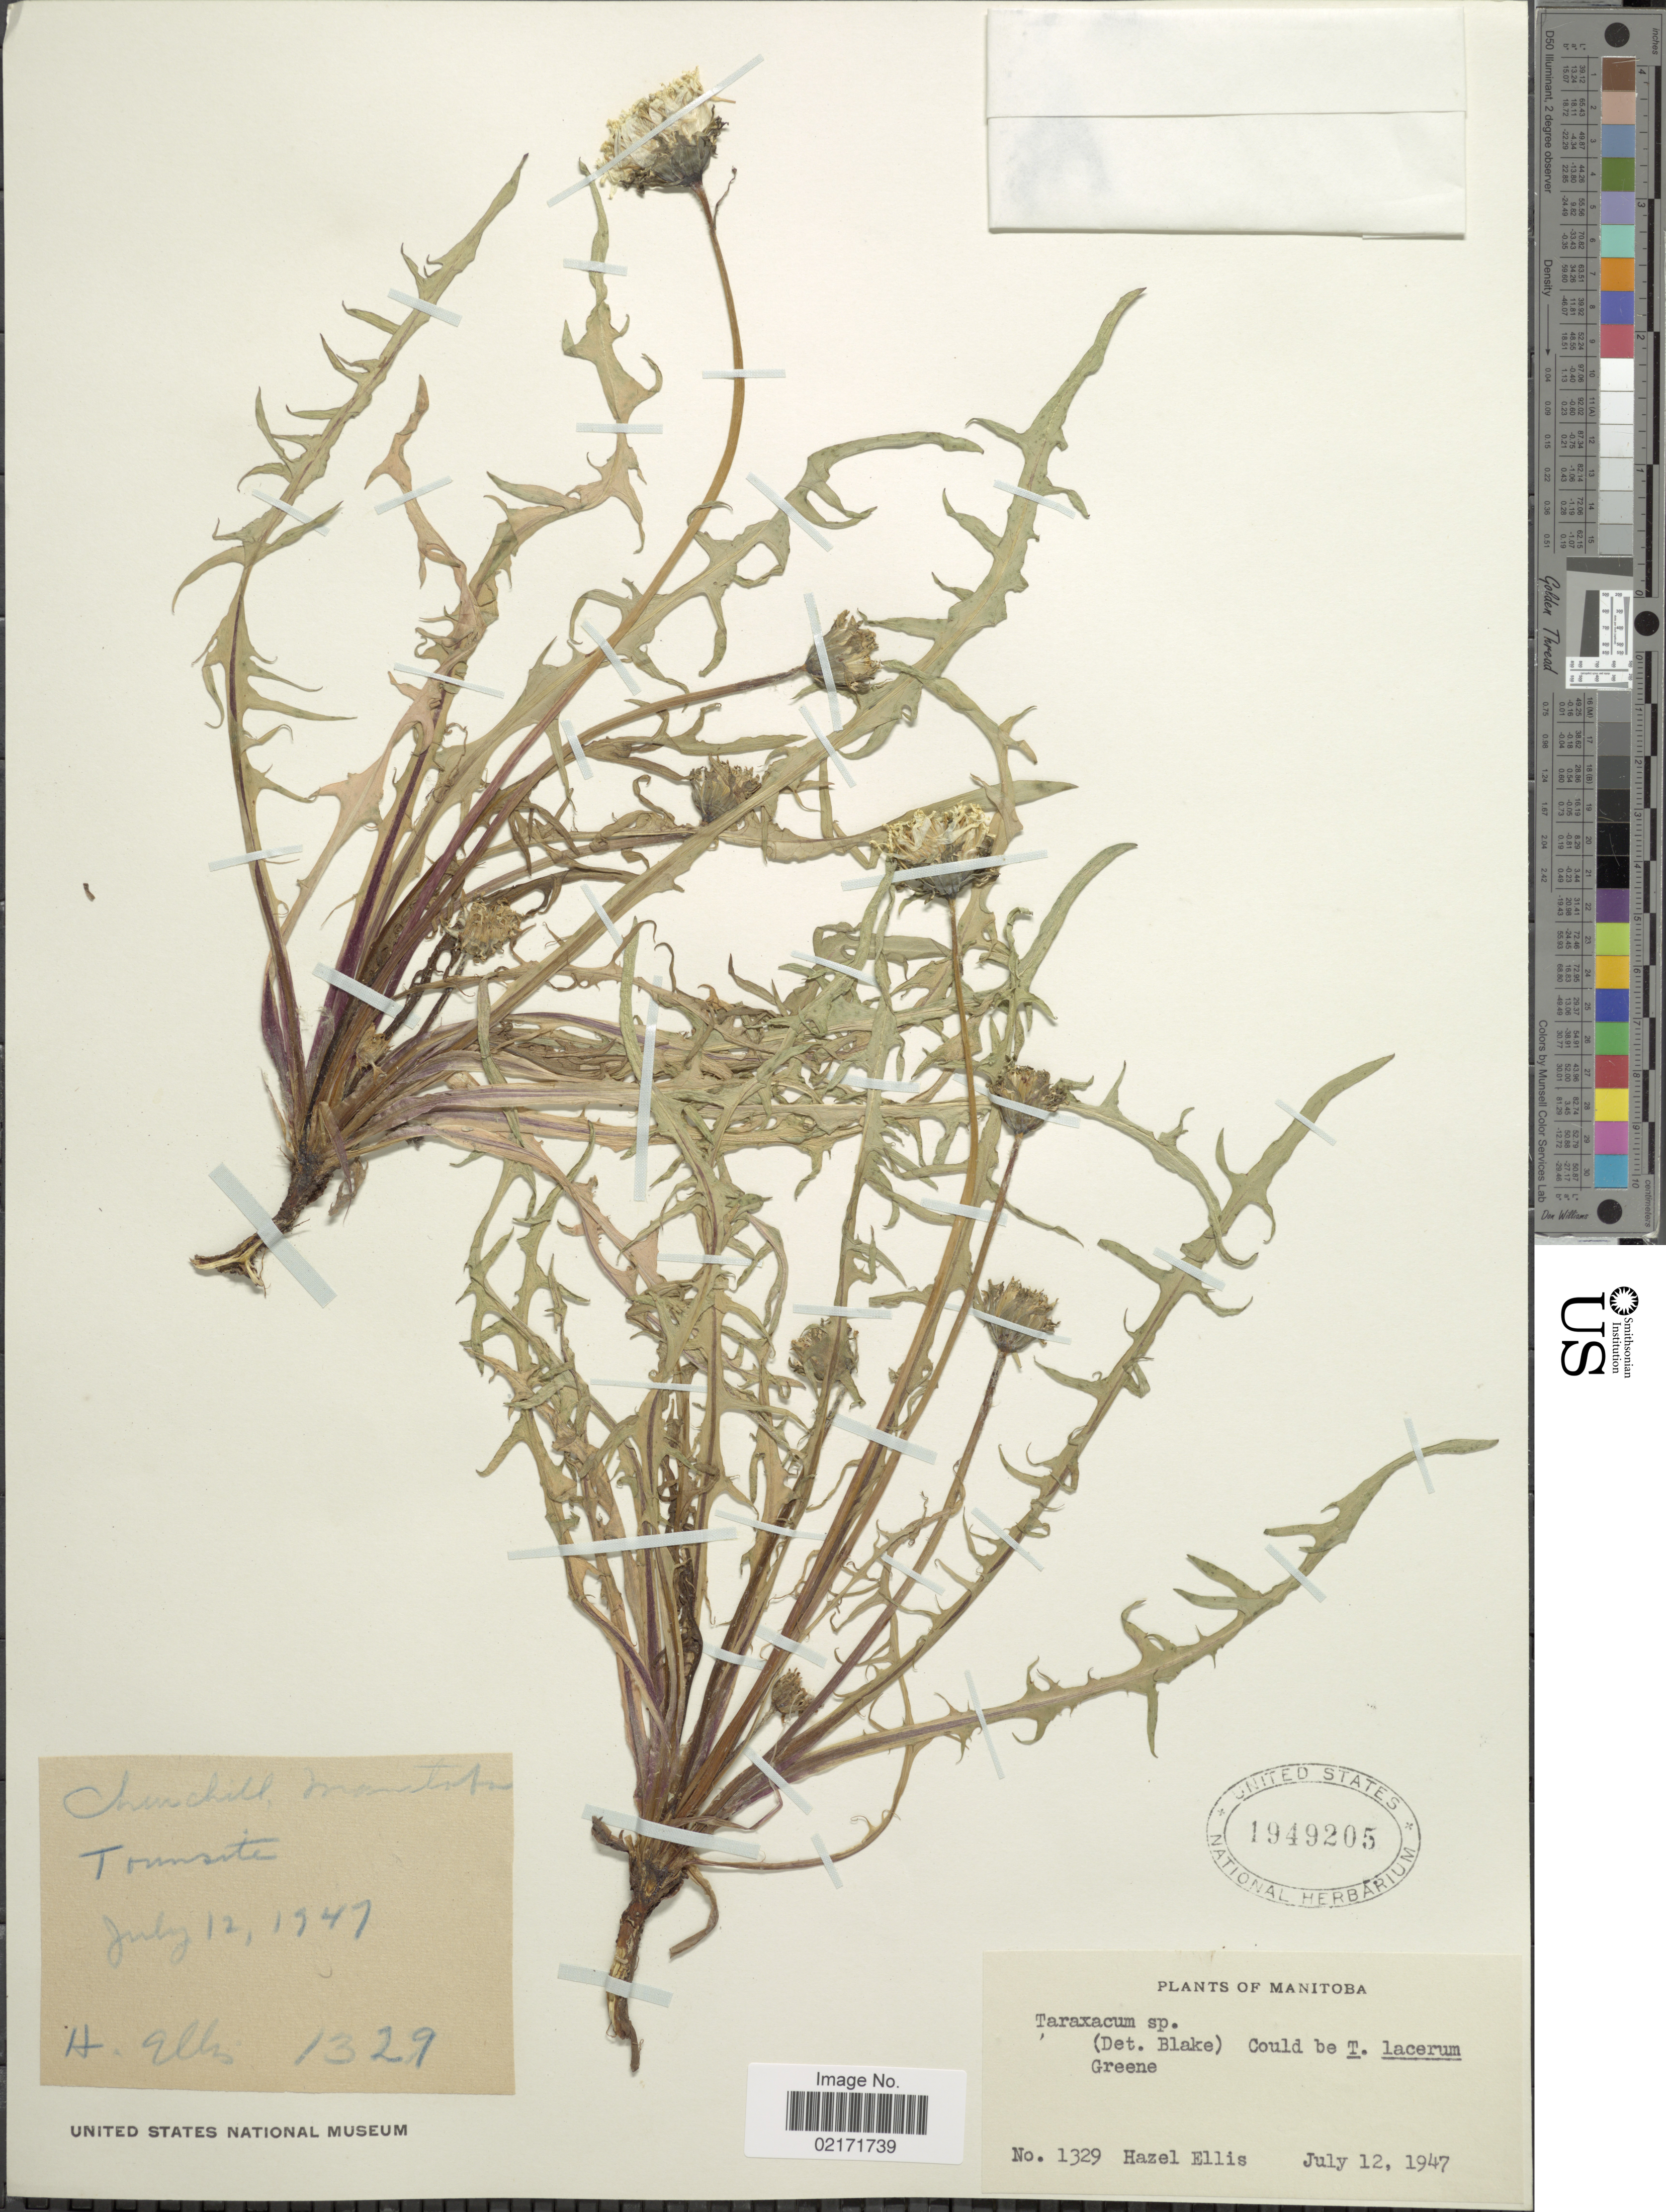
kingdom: Plantae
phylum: Tracheophyta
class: Magnoliopsida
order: Asterales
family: Asteraceae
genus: Taraxacum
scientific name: Taraxacum ceratophorum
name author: (Ledeb.) DC.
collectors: H. Ellis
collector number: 1329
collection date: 1947-07-12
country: Canada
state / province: Manitoba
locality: Churchill Manitoba, Townsite.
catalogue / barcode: US 1949205